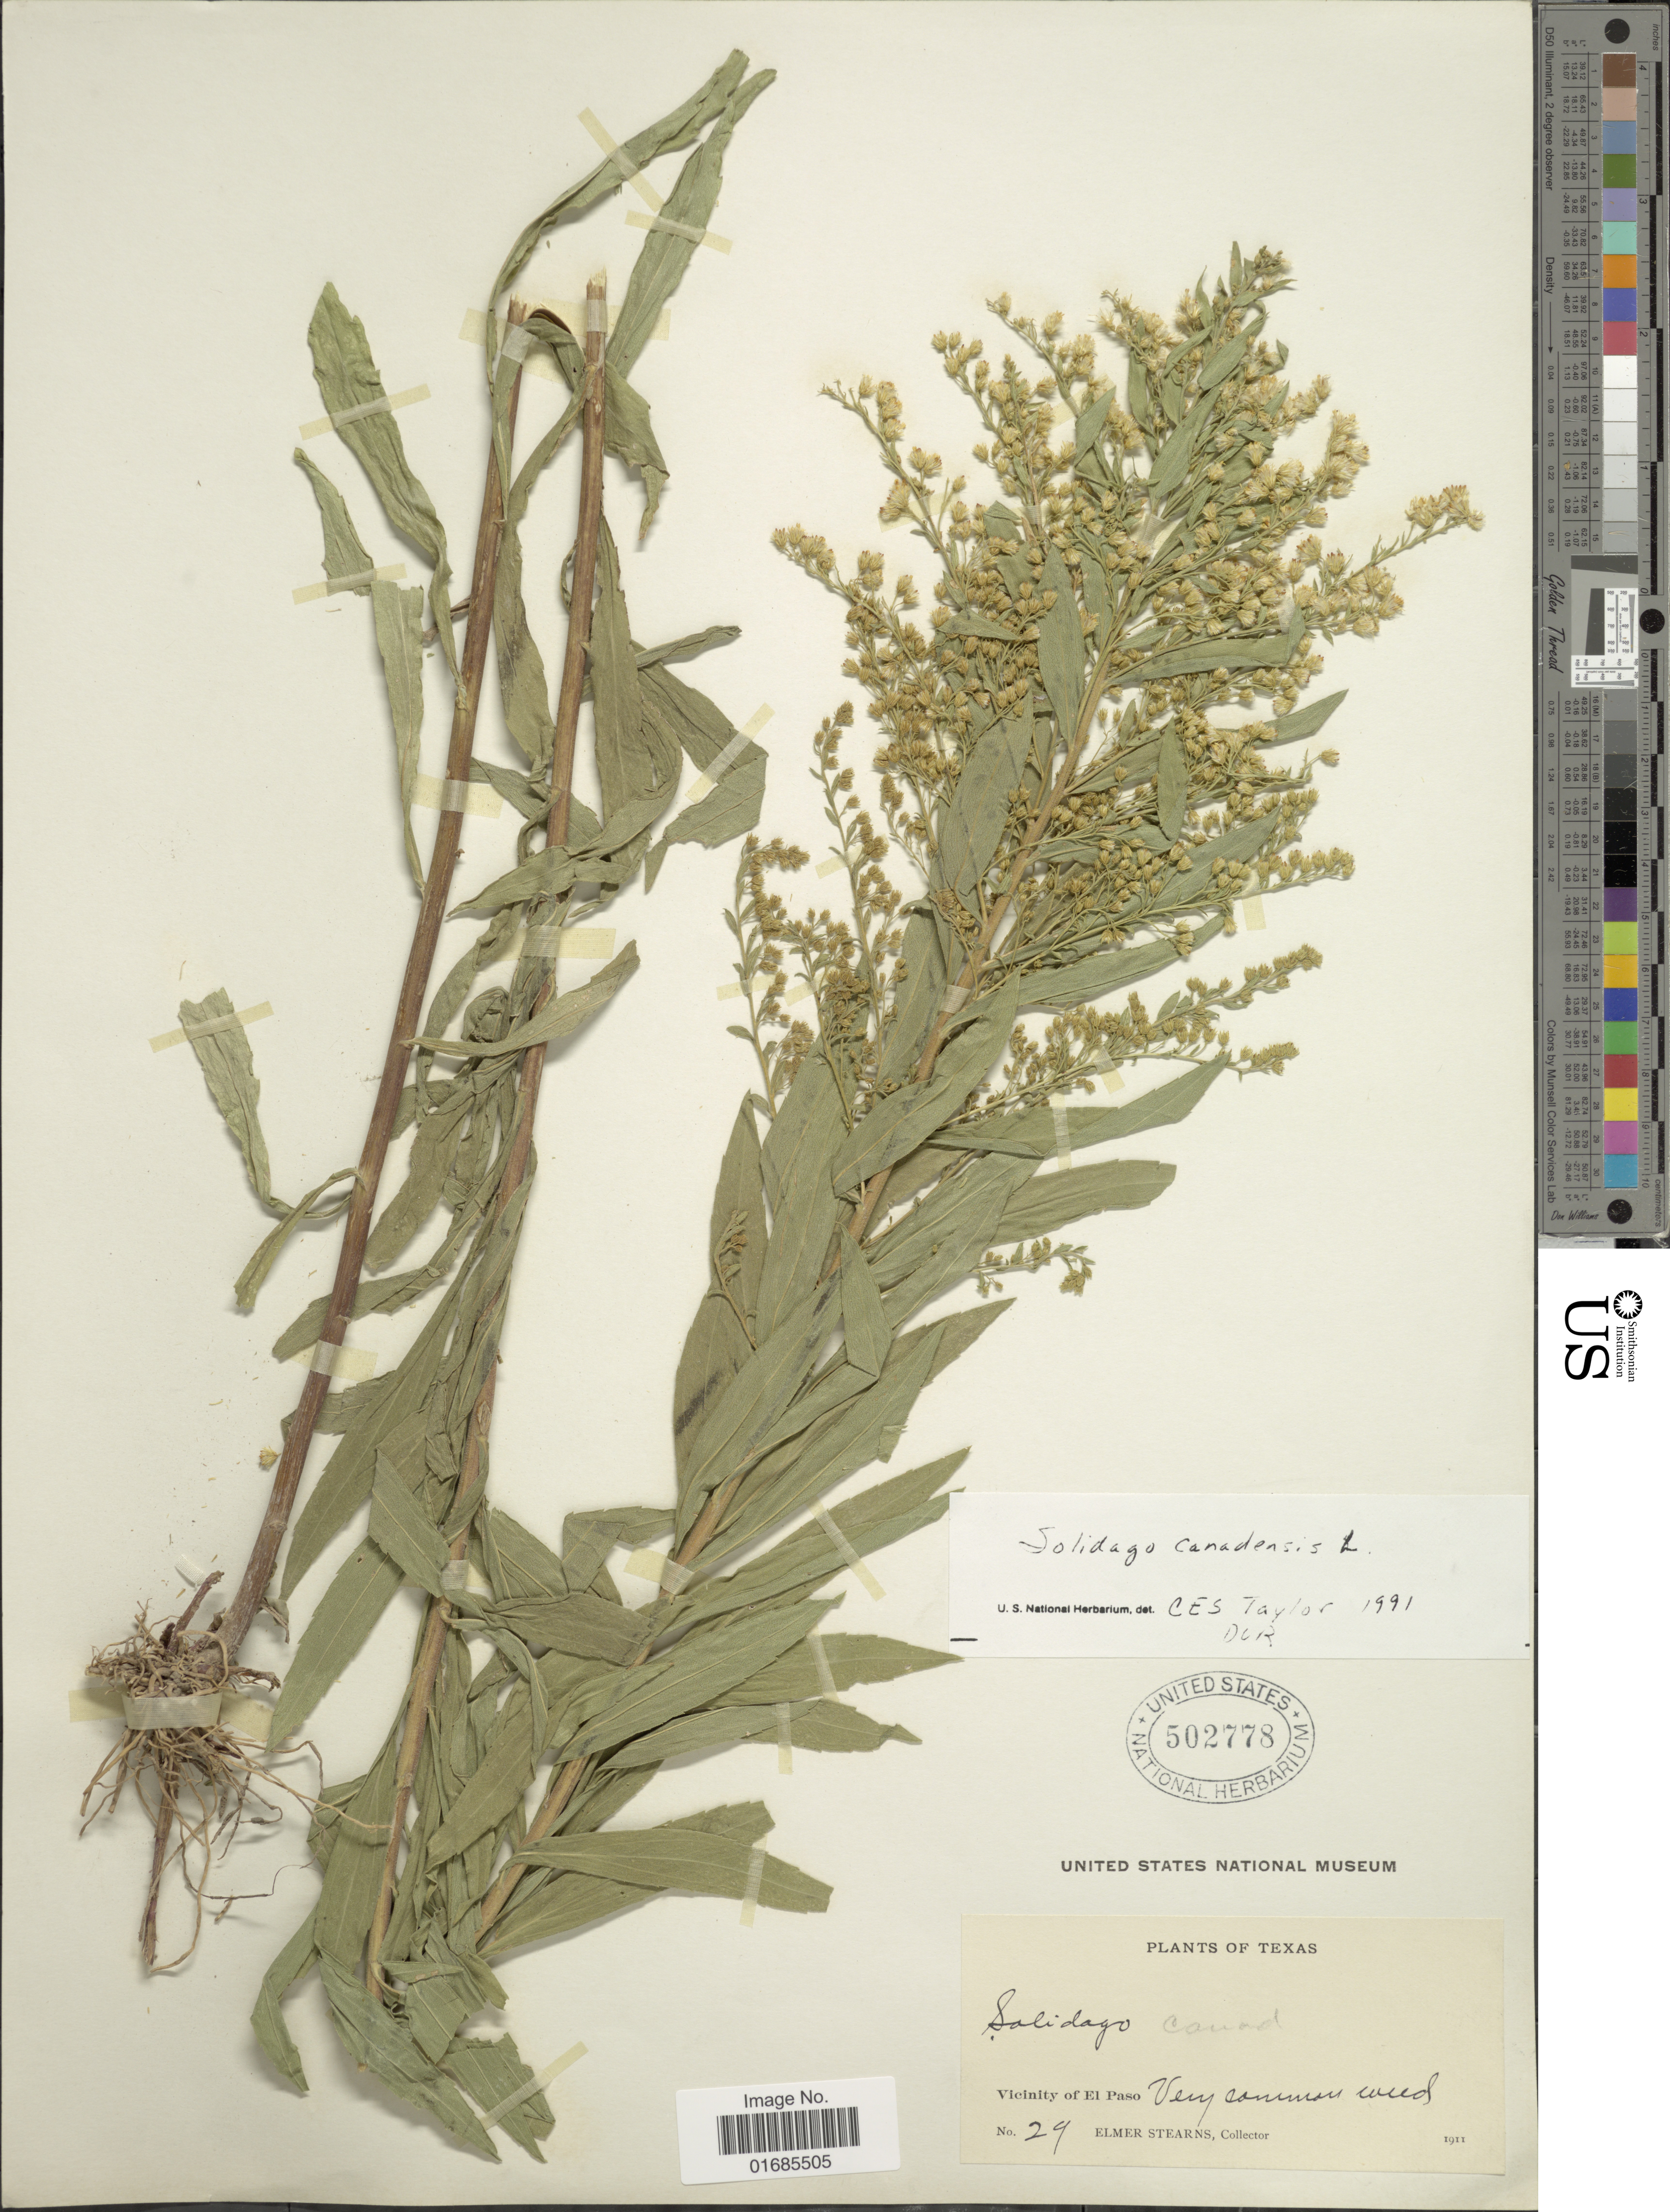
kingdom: Plantae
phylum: Tracheophyta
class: Magnoliopsida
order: Asterales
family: Asteraceae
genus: Solidago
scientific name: Solidago canadensis var. salebrosa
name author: (Piper) M.E. Jones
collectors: E. Stearns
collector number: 29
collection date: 1911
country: United States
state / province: Texas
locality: Vicinity of El Paso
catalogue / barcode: US 502778